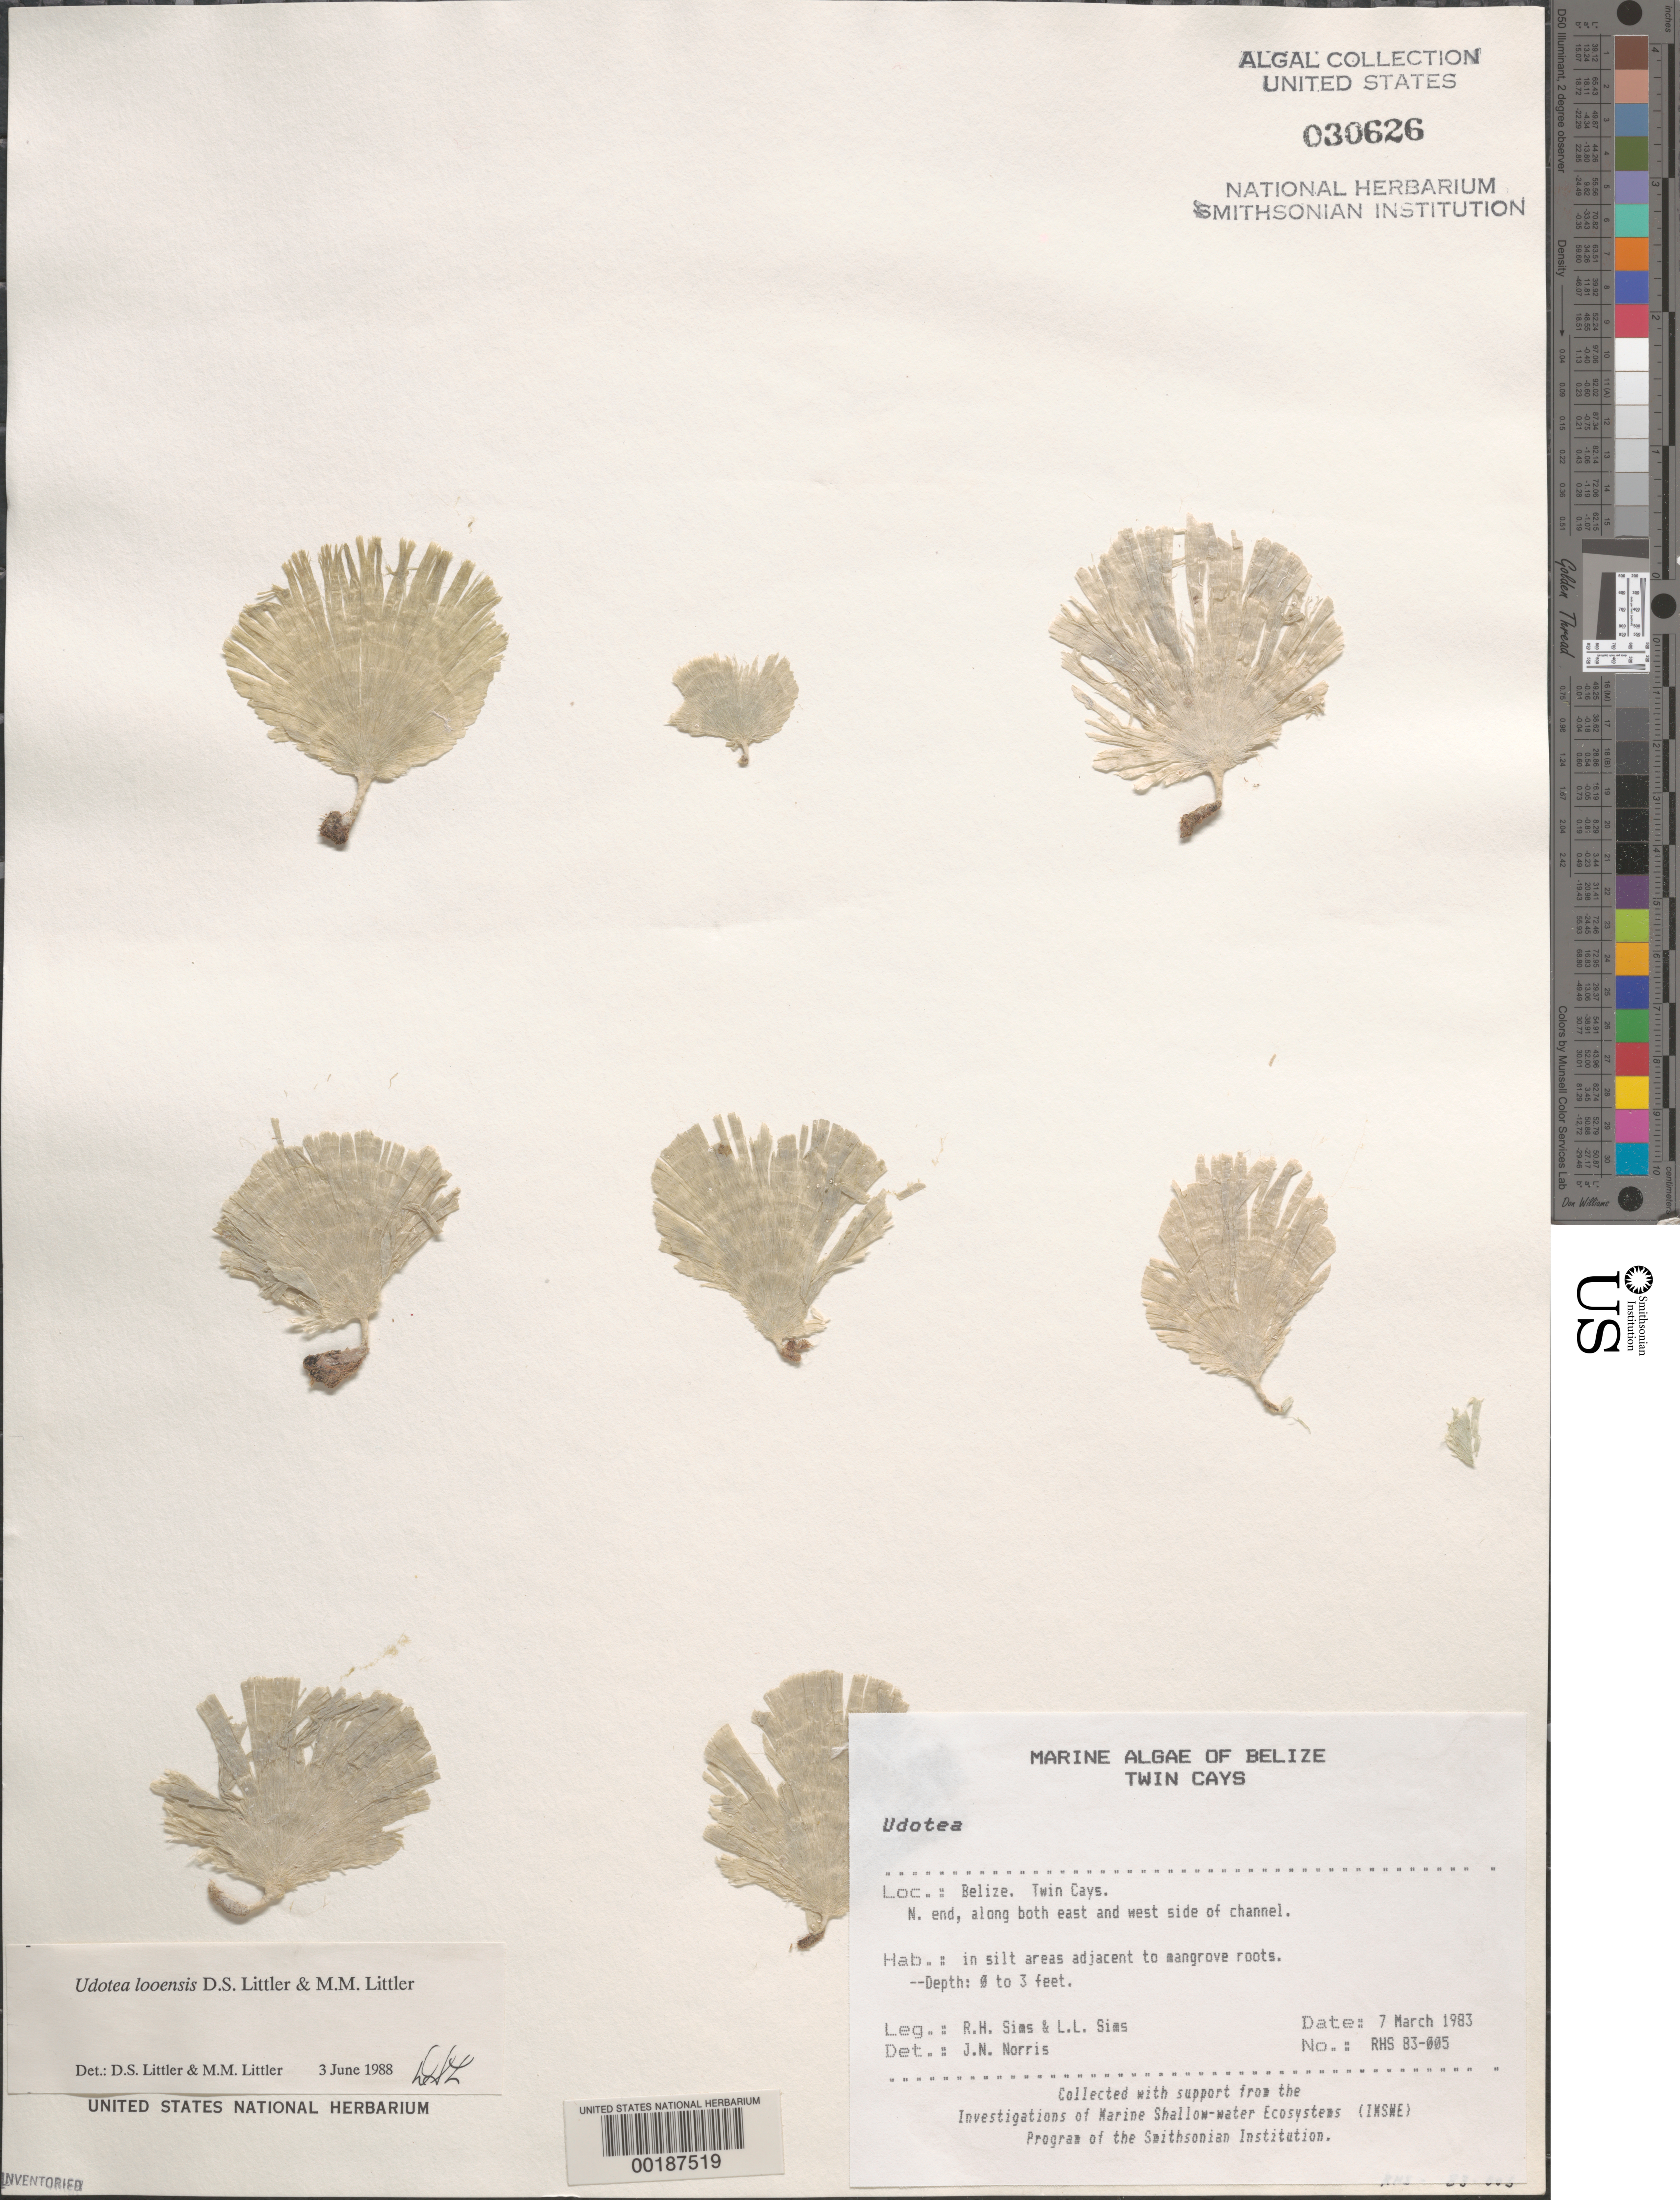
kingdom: Plantae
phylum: Chlorophyta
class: Ulvophyceae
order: Bryopsidales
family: Udoteaceae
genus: Udotea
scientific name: Udotea looensis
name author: D.S. Littler & Littler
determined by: Littler, D. S.; Littler, M. M.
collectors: R. H. Sims & L. L. Sims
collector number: RHS 83-005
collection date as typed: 07 Mar 1983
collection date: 1983-03-07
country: Belize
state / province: Stann Creek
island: Twin Cays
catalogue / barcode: US 30626